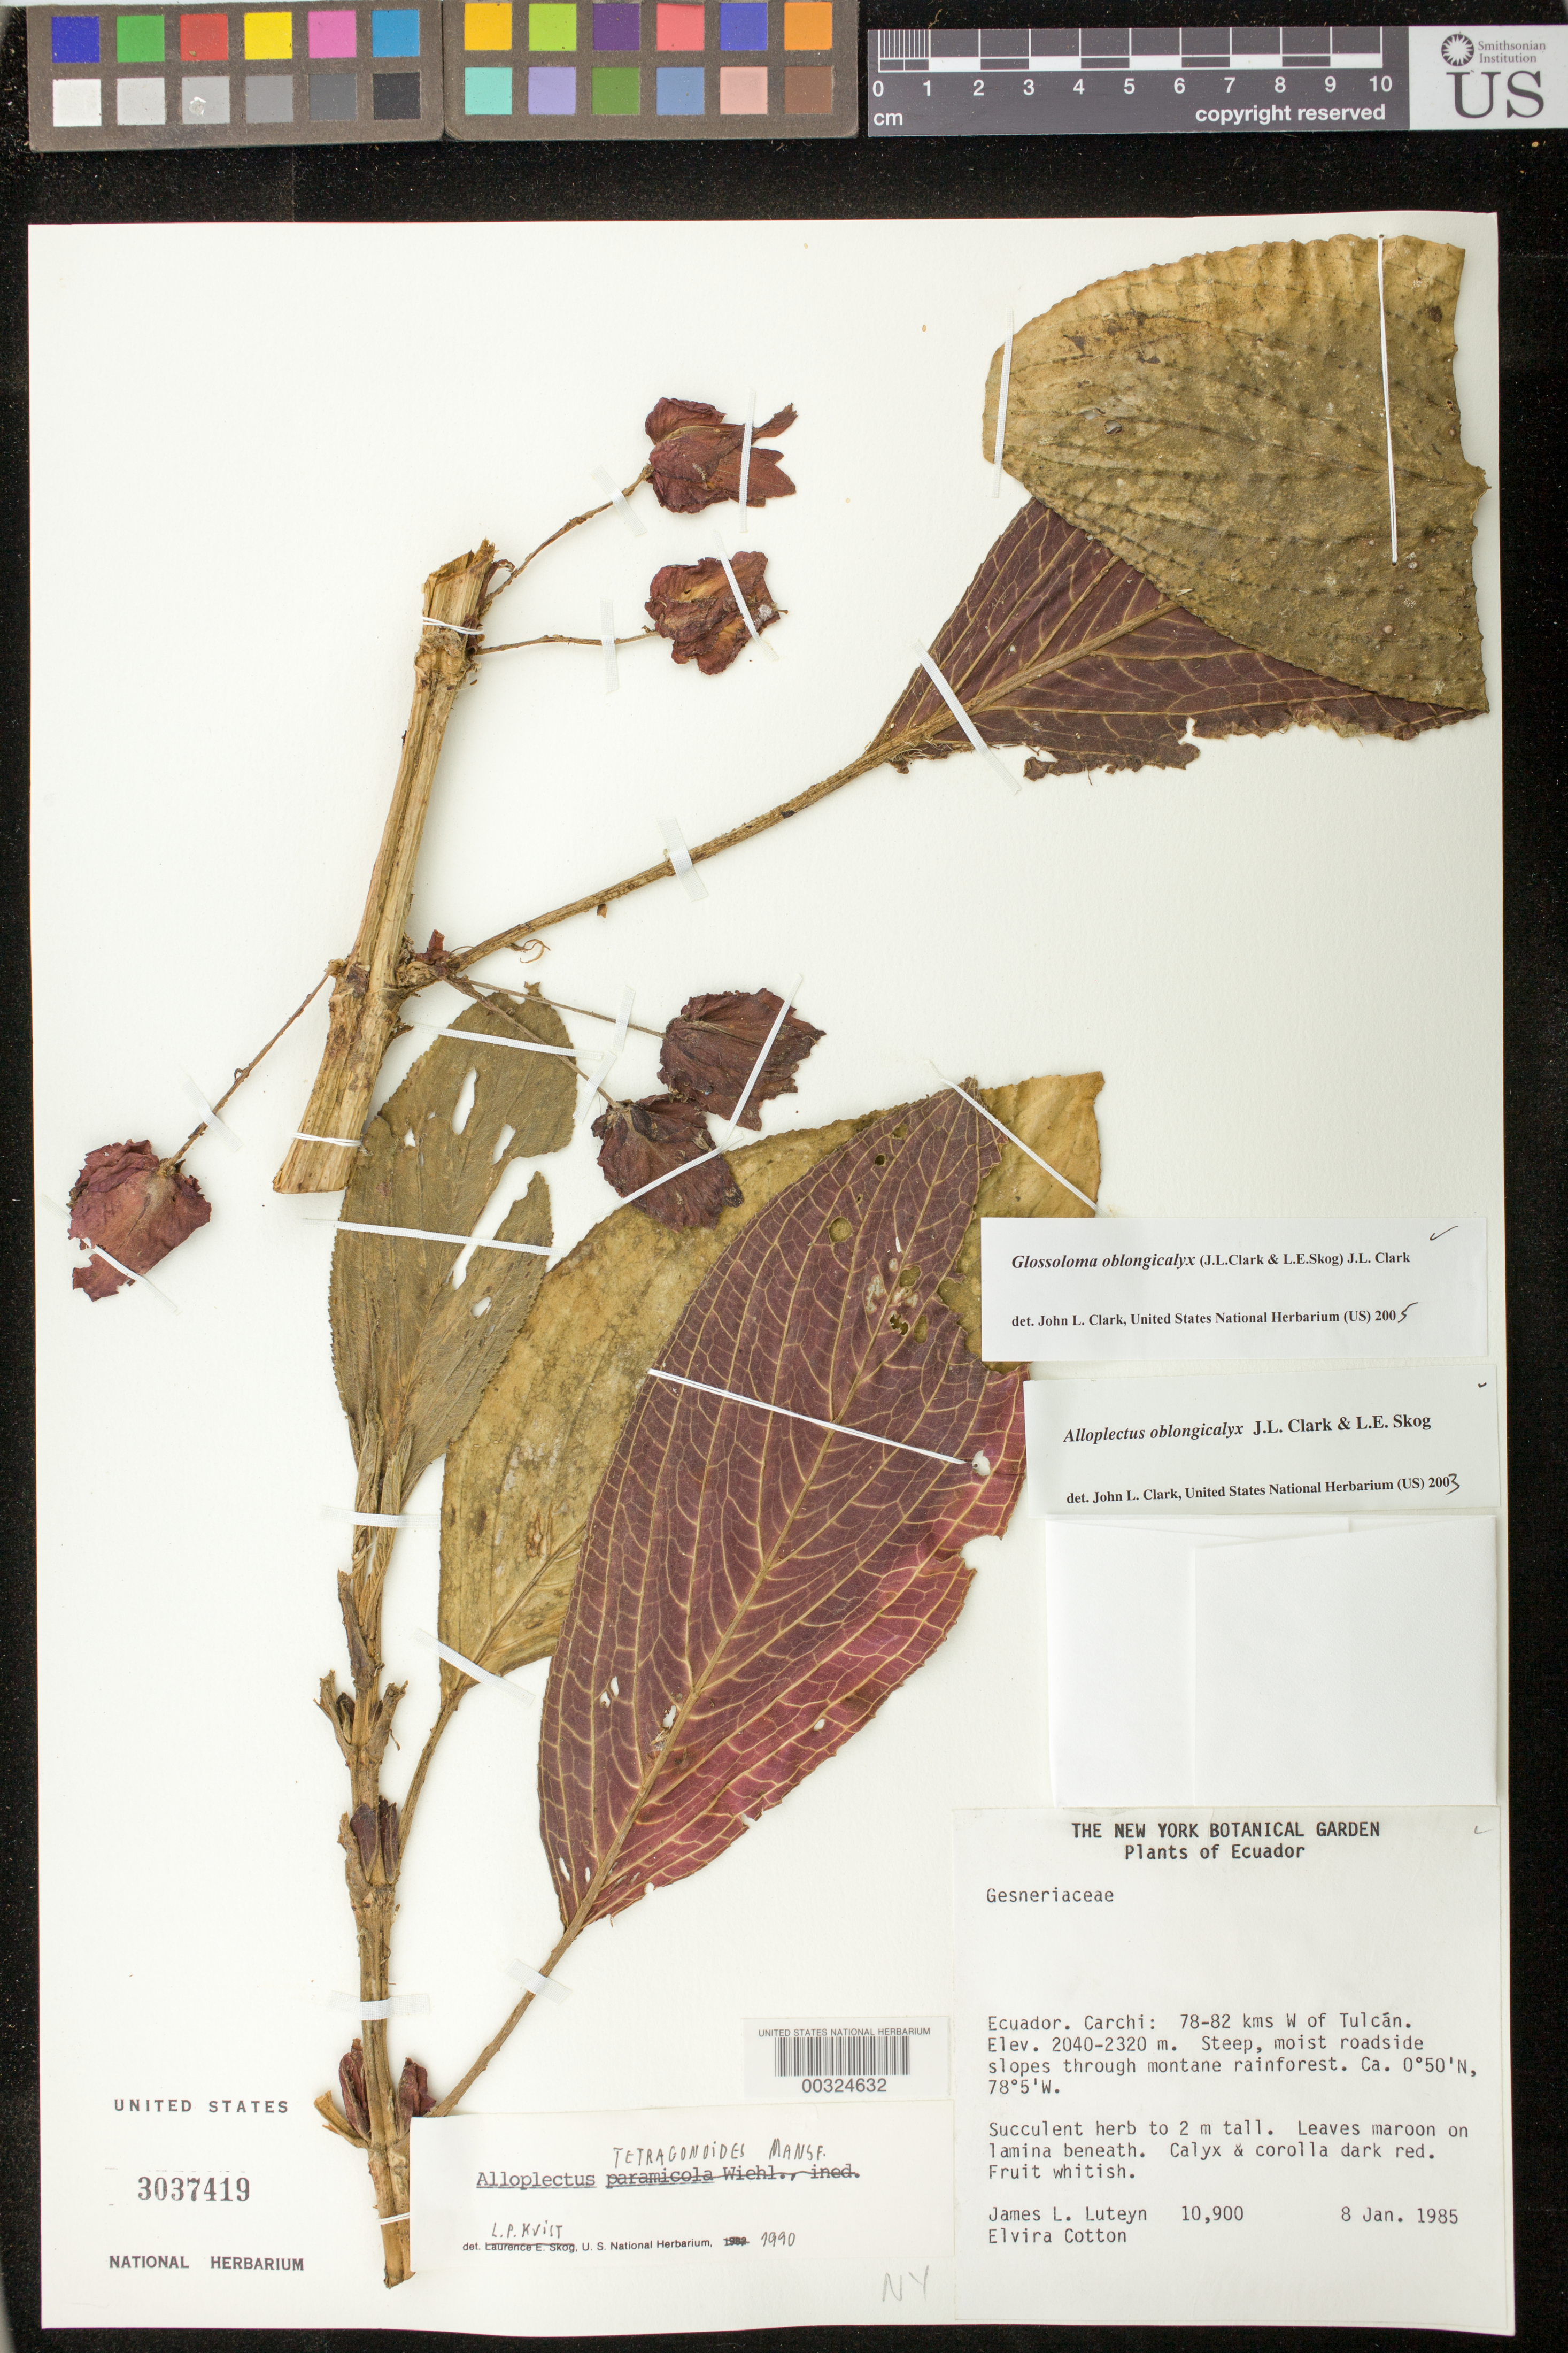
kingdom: Plantae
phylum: Tracheophyta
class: Magnoliopsida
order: Lamiales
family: Gesneriaceae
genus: Glossoloma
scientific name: Glossoloma oblongicalyx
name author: (J.L. Clark & L.E. Skog) J.L. Clark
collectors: J. L. Luteyn & E. Cotton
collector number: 10900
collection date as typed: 08 Jan 1985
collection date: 1985-01-08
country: Ecuador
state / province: Carchi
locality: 78-82 km W of Tulcán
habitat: Steep, moist roadside slopes, montane rainforest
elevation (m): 2040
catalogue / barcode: US 3037419